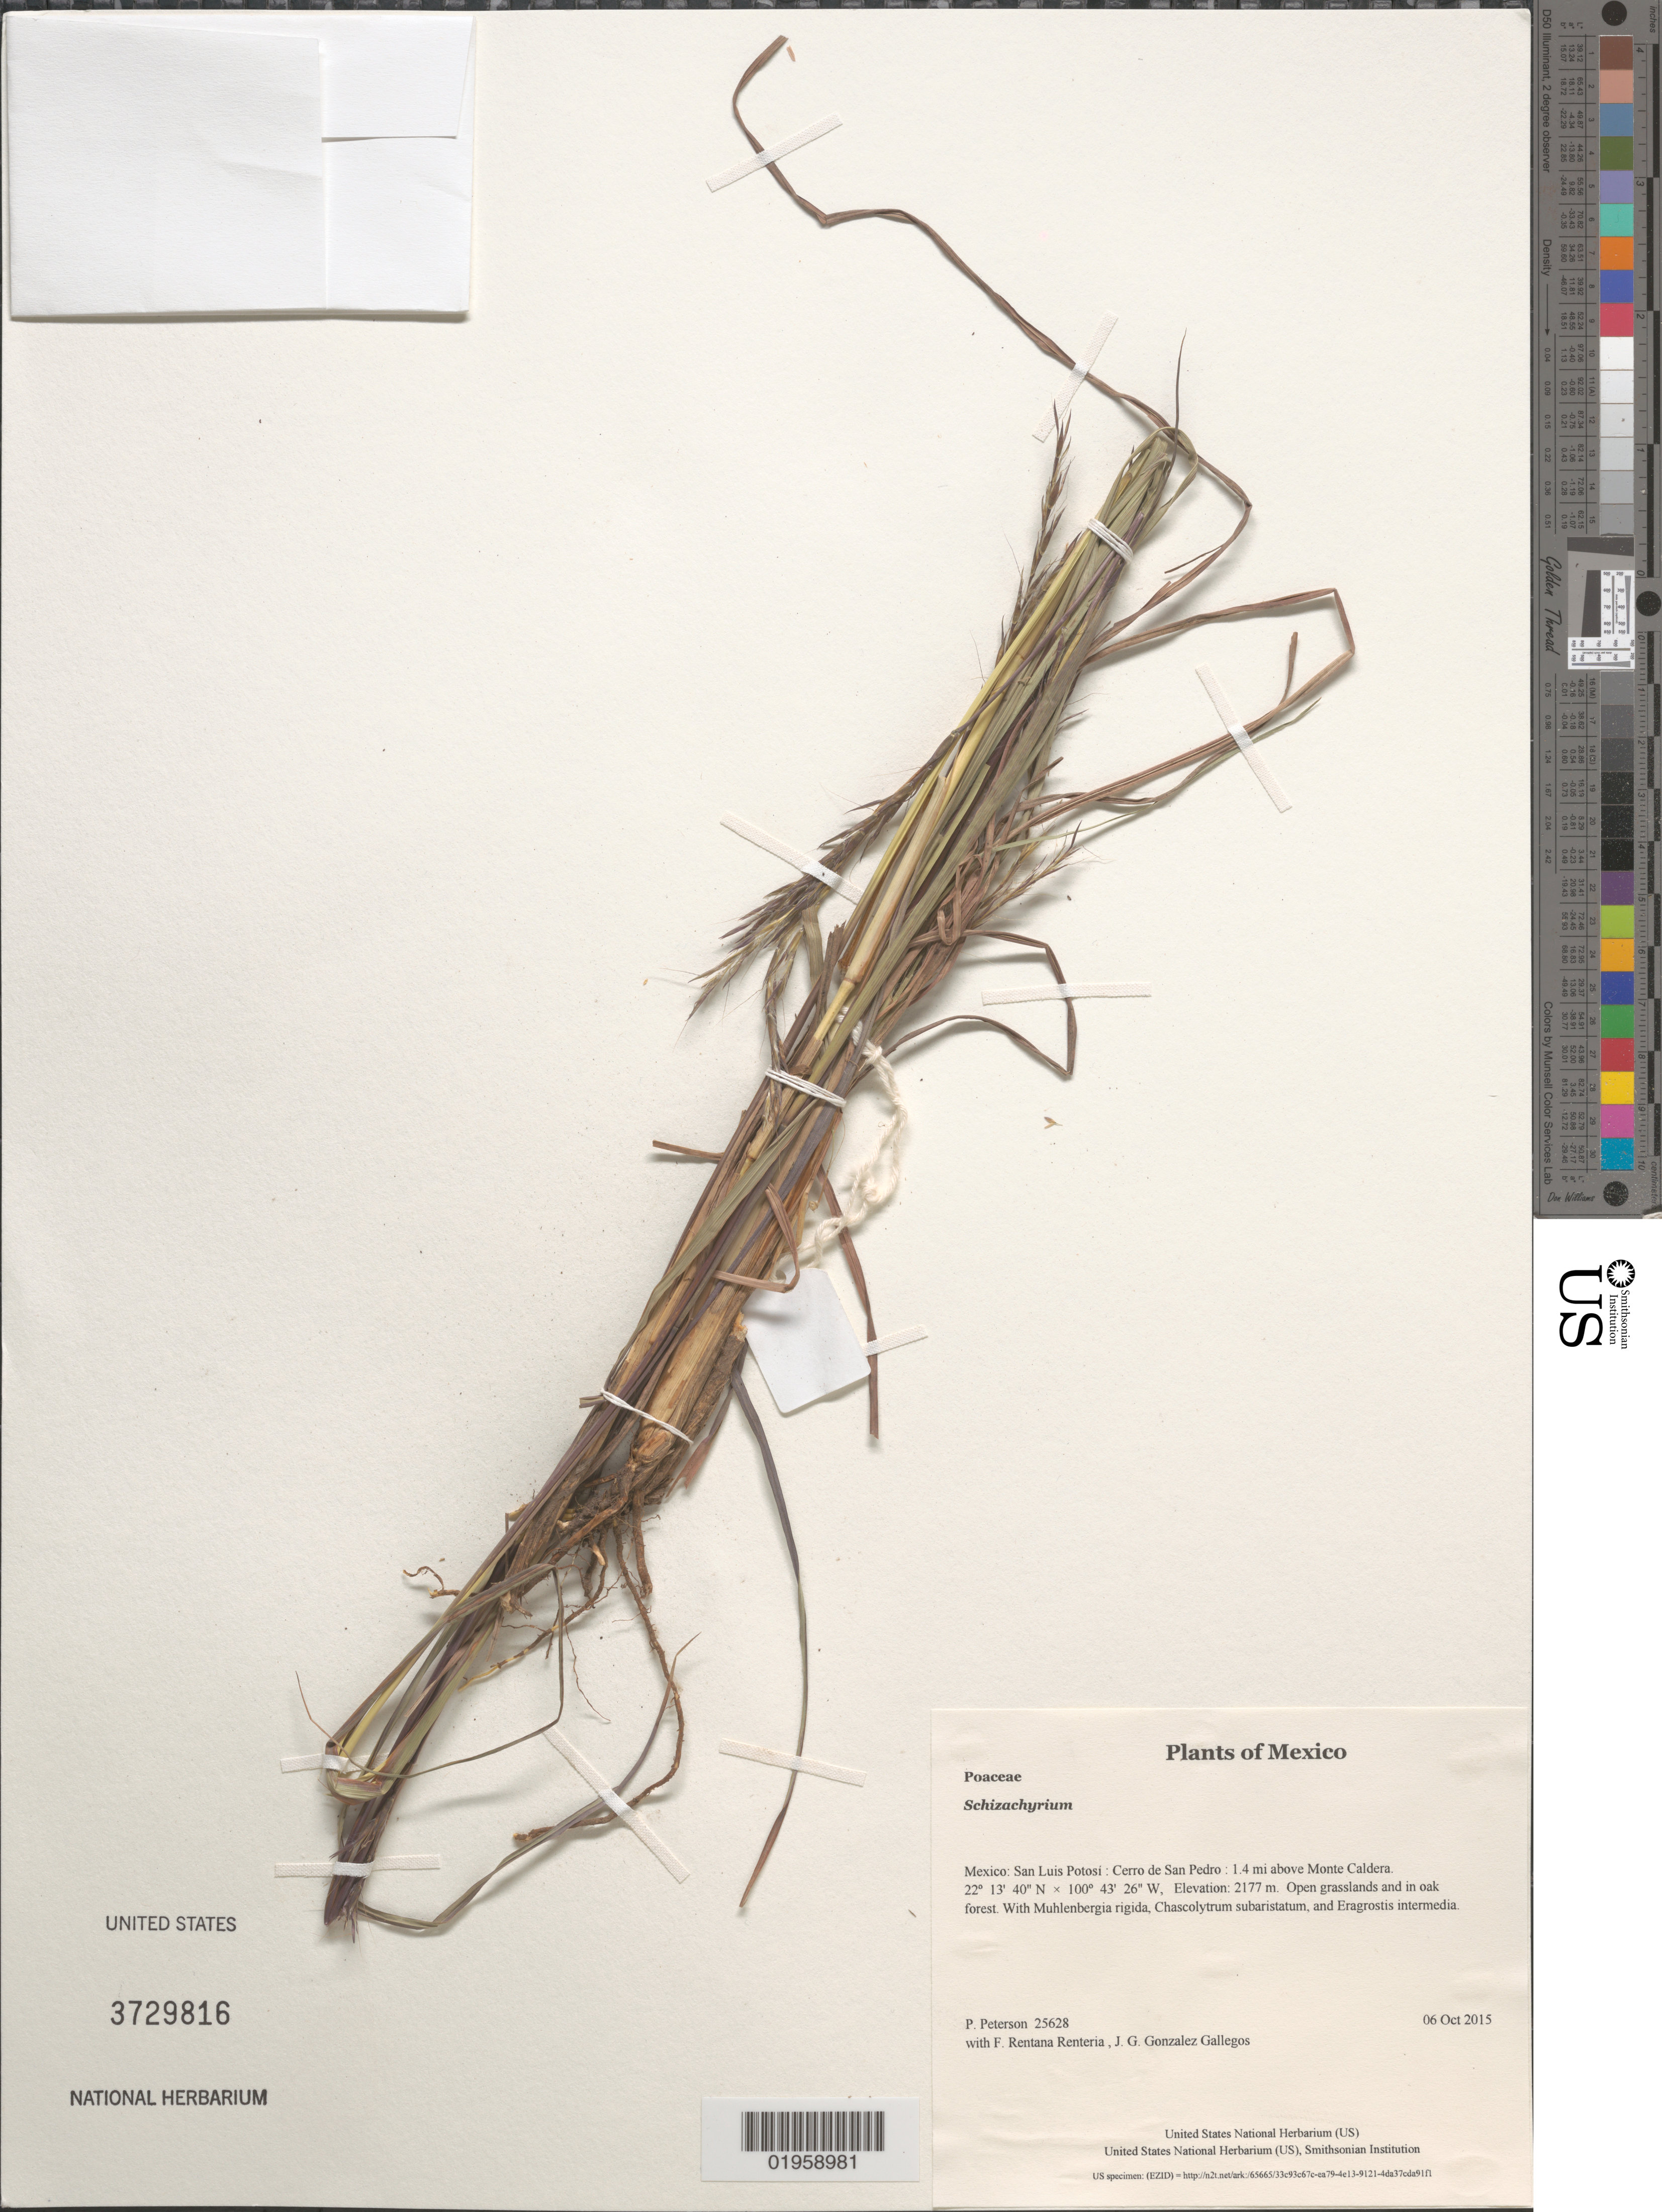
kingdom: Plantae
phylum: Tracheophyta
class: Liliopsida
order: Poales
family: Poaceae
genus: Schizachyrium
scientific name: Schizachyrium sp.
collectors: P. M. Peterson, F. Rentana Renteria & J. G. Gonzalez Gallegos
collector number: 25628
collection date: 2015-10-06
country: Mexico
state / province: San Luis Potosí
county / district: Cerro de San Pedro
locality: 1.4 mi above Monte Caldera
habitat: Open grasslands and in oak forest.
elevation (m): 2177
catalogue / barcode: US 3729816